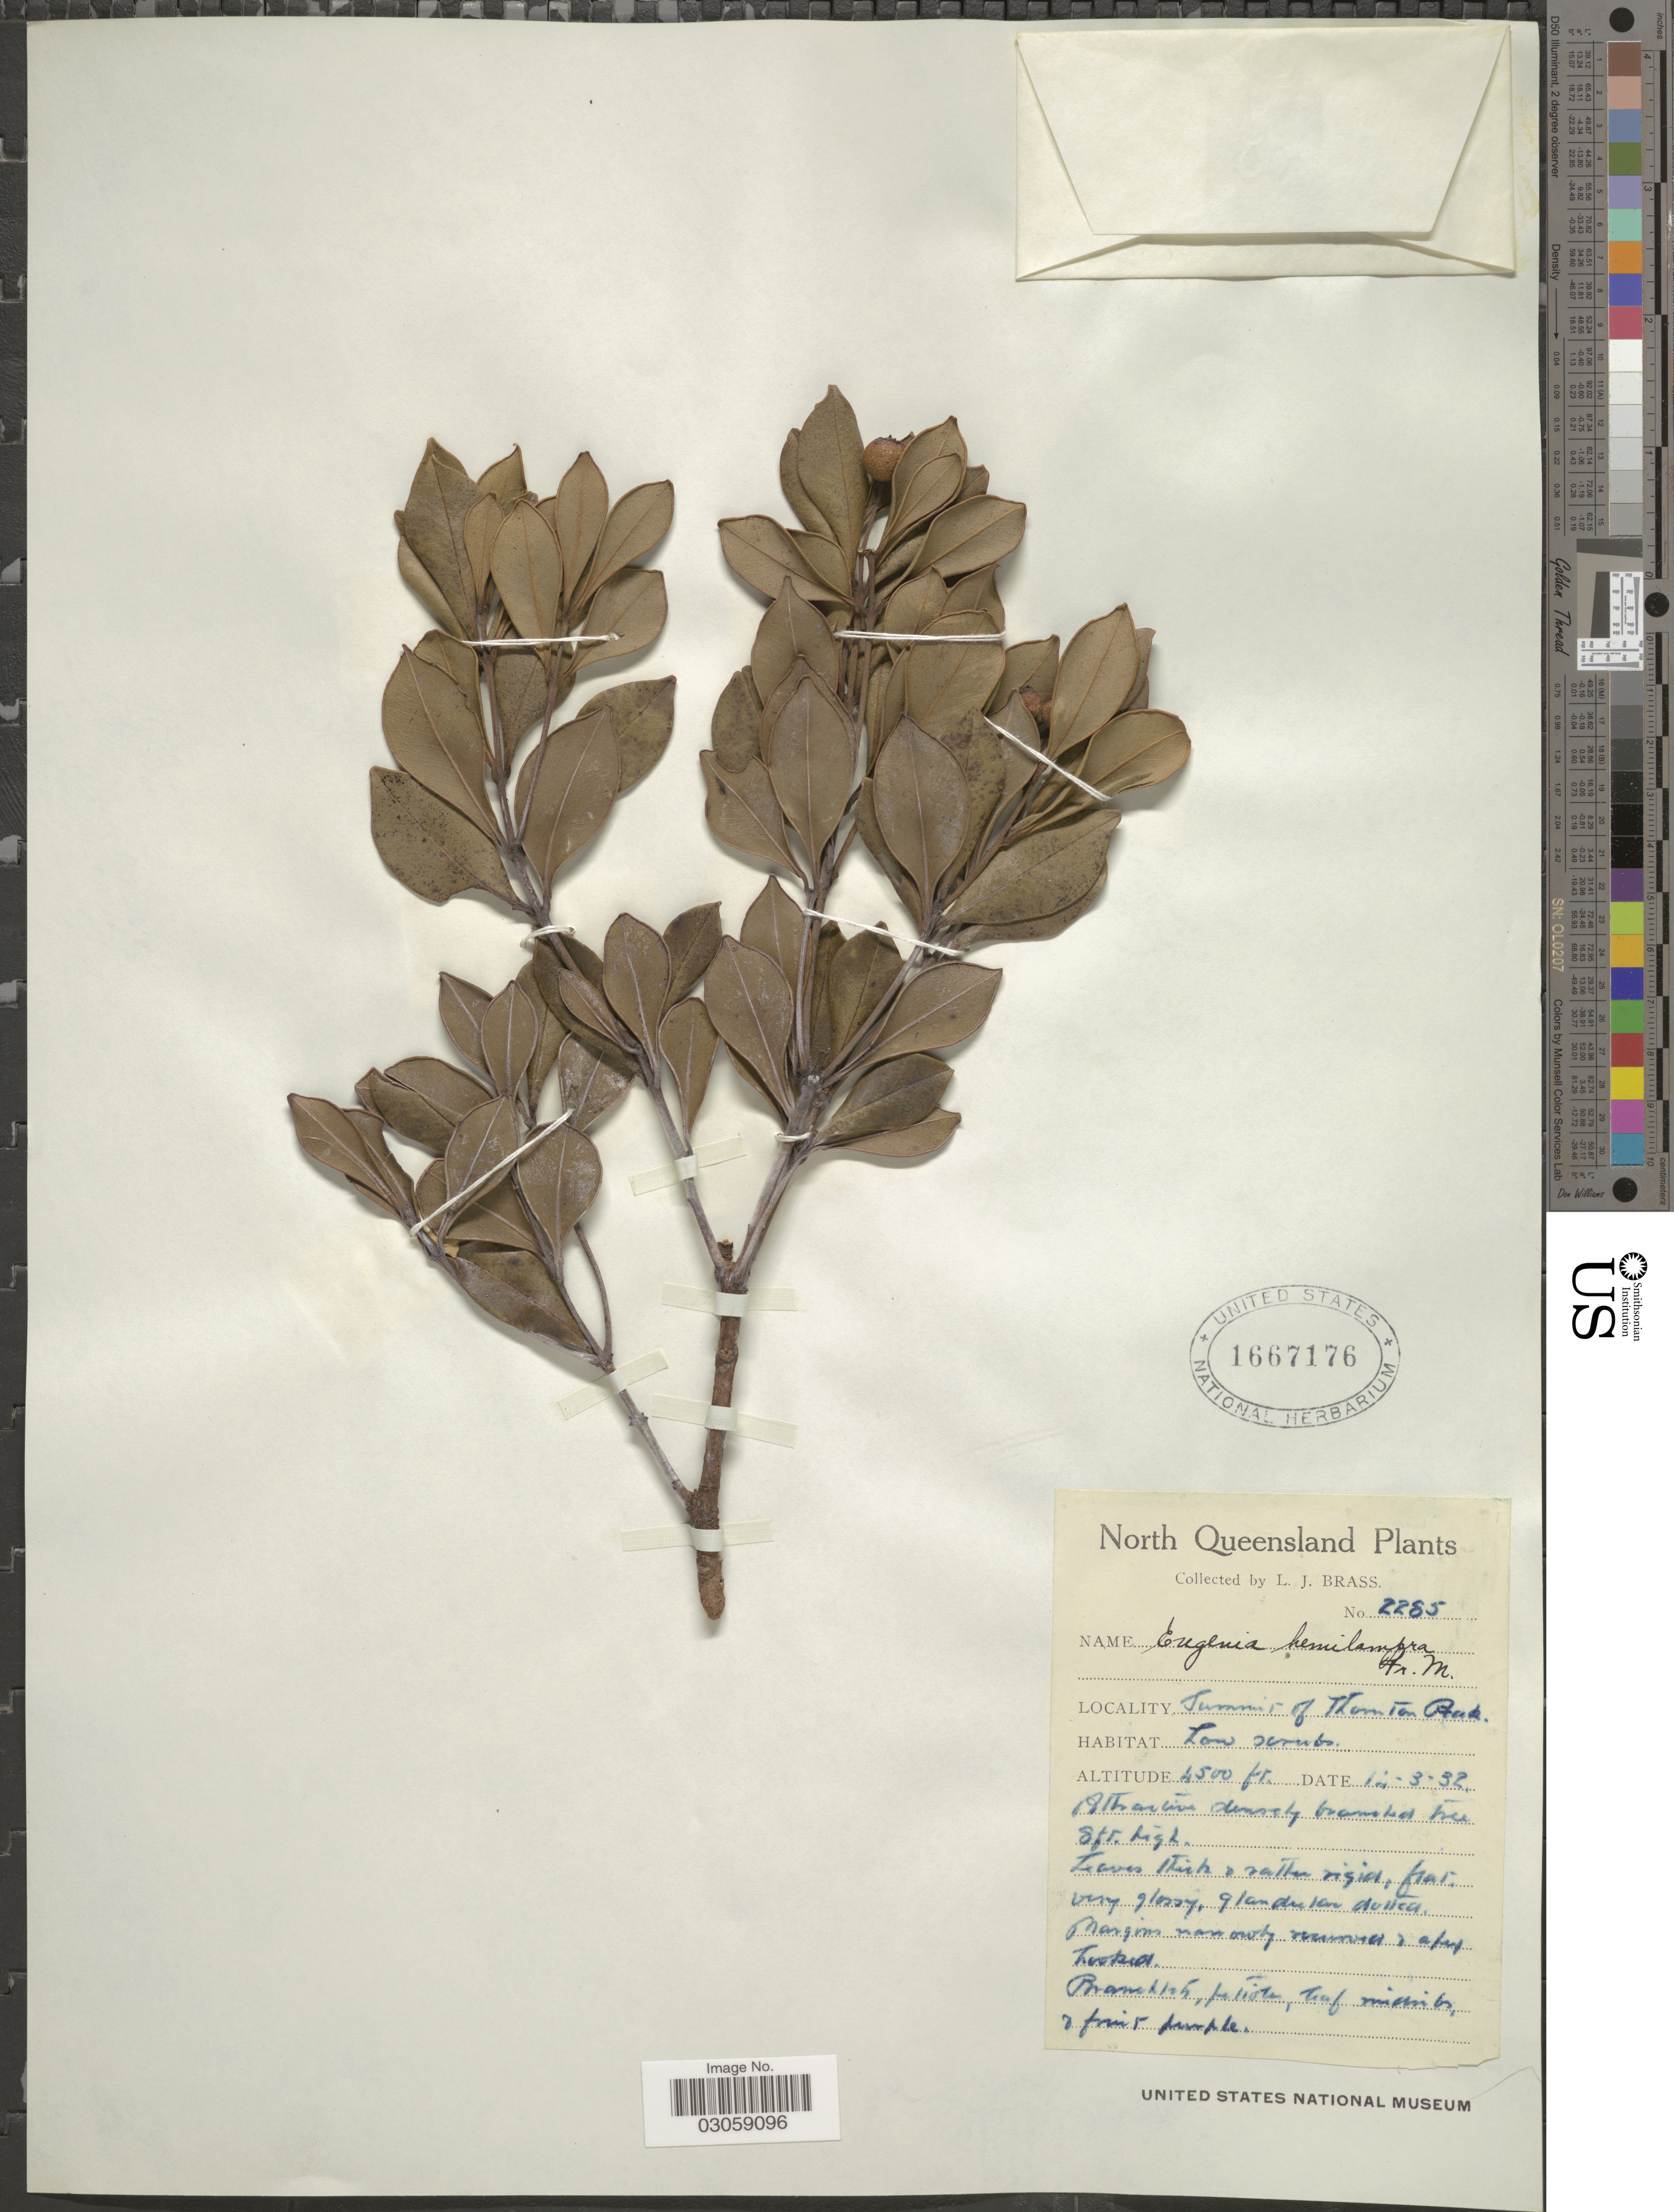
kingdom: Plantae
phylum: Tracheophyta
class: Magnoliopsida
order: Myrtales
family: Myrtaceae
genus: Syzygium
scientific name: Syzygium hemilamprum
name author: (F. Muell.) Craven & Biffin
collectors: L. J. Brass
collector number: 2285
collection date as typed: Transcribed d/m/y: 14/3/32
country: Australia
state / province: Queensland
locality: North Queensland, Summit of Thornton Peak.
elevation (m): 1372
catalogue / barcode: US 1667176